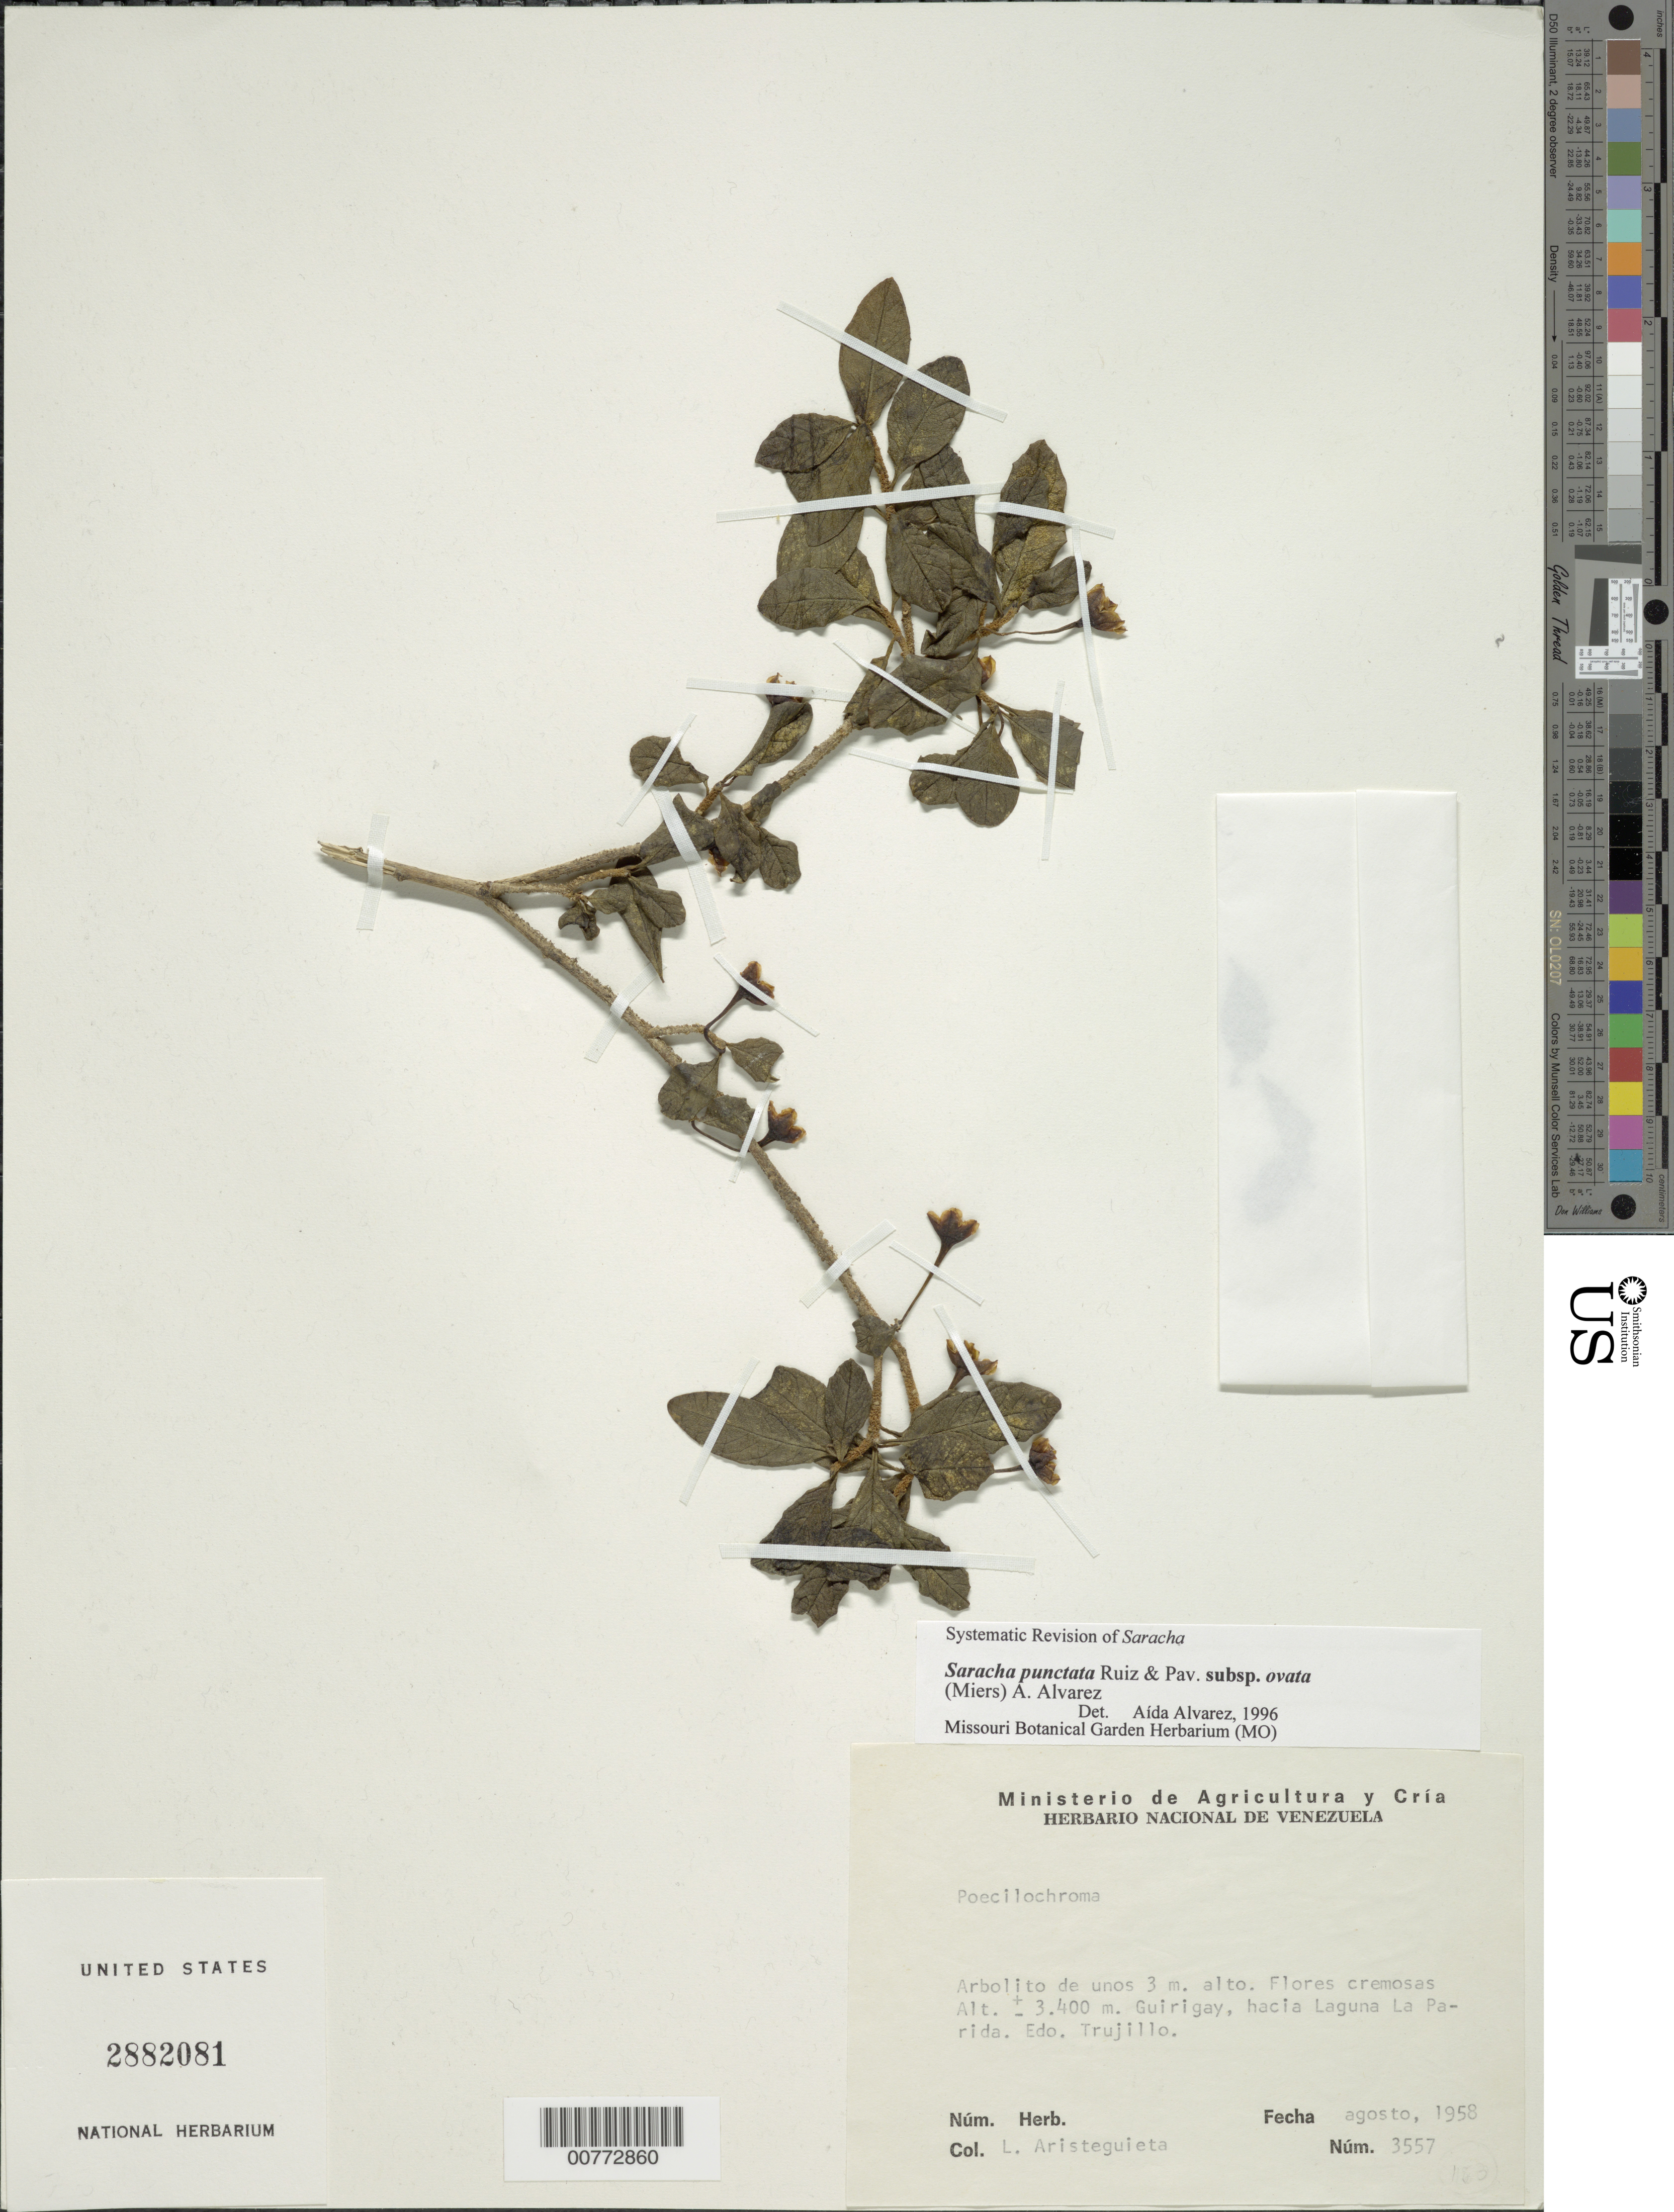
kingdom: Plantae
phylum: Tracheophyta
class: Magnoliopsida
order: Solanales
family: Solanaceae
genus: Saracha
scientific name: Saracha ovata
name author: (Miers) Hunz.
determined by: Alvarez-Molina, A.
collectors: L. Aristeguieta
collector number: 3557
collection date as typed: Aug 1958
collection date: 1958-08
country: Venezuela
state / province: Trujillo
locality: Guirigay, hacia Laguna La Parida.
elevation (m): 3400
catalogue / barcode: US 2882081